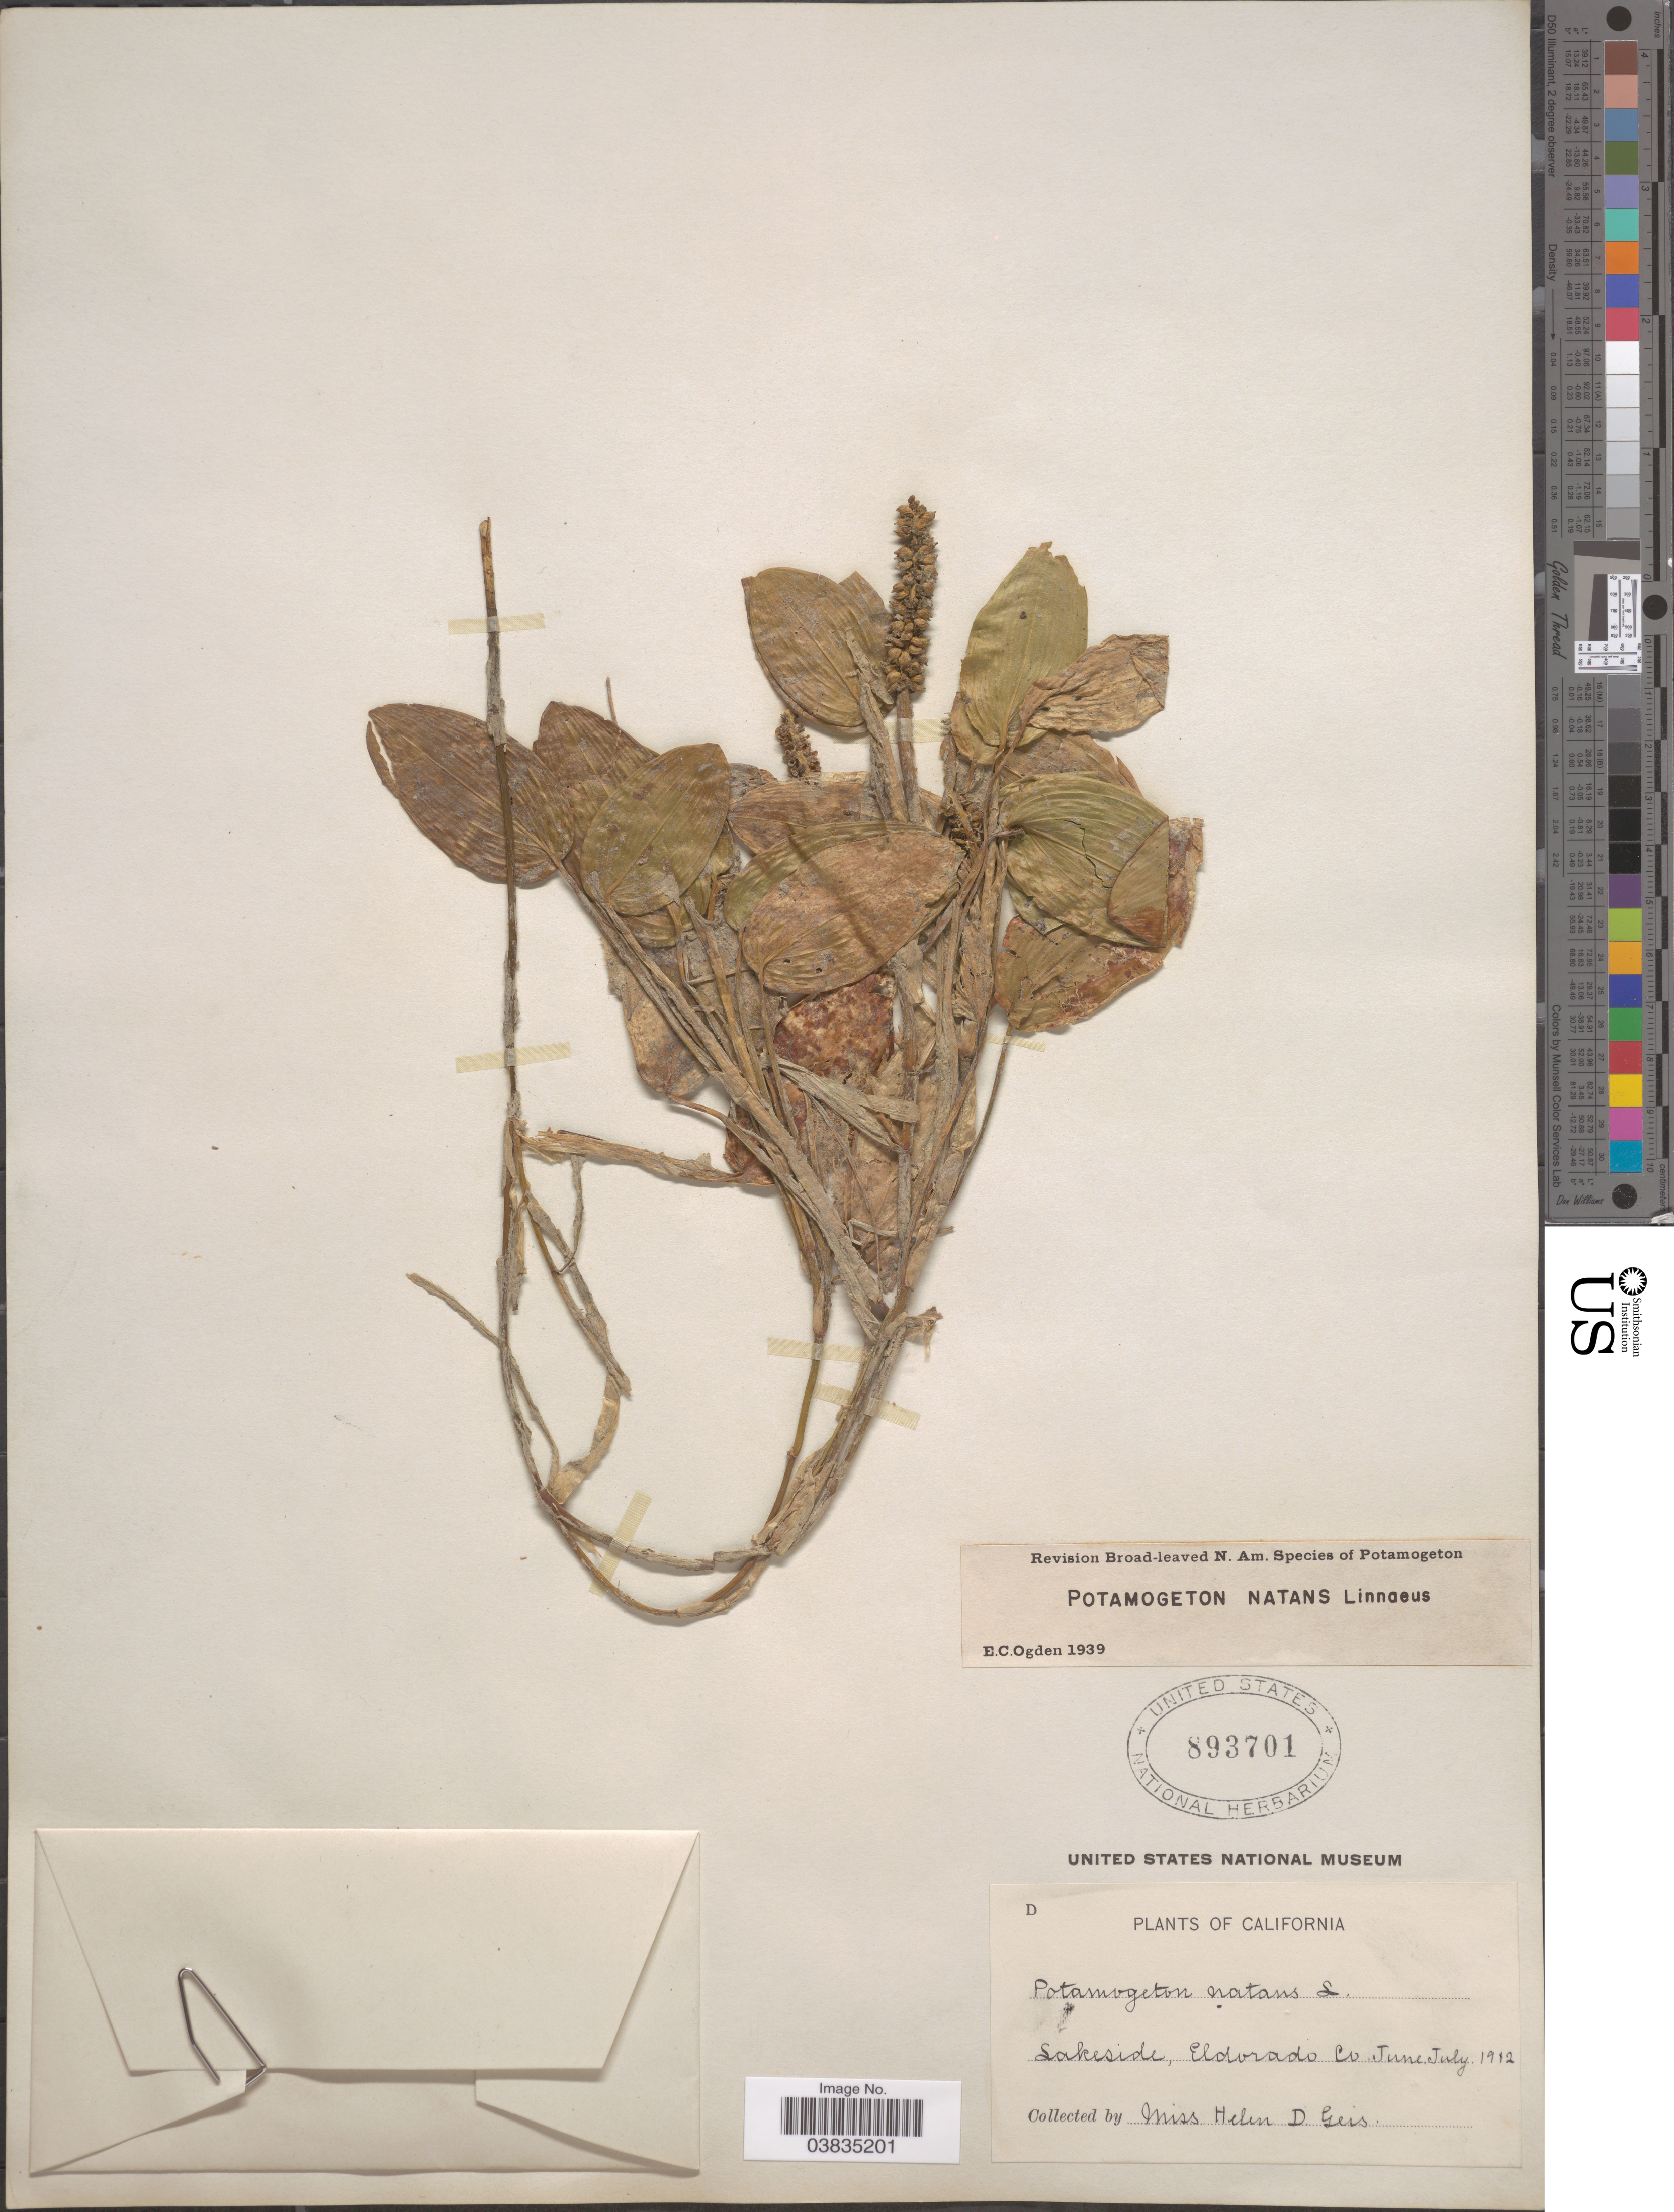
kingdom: Plantae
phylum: Tracheophyta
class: Liliopsida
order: Alismatales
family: Potamogetonaceae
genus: Potamogeton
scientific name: Potamogeton natans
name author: L.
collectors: H. Geis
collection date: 1912-06/1912-07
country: United States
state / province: California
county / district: El Dorado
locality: Lakeside, Eldorado Co.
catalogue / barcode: US 893701